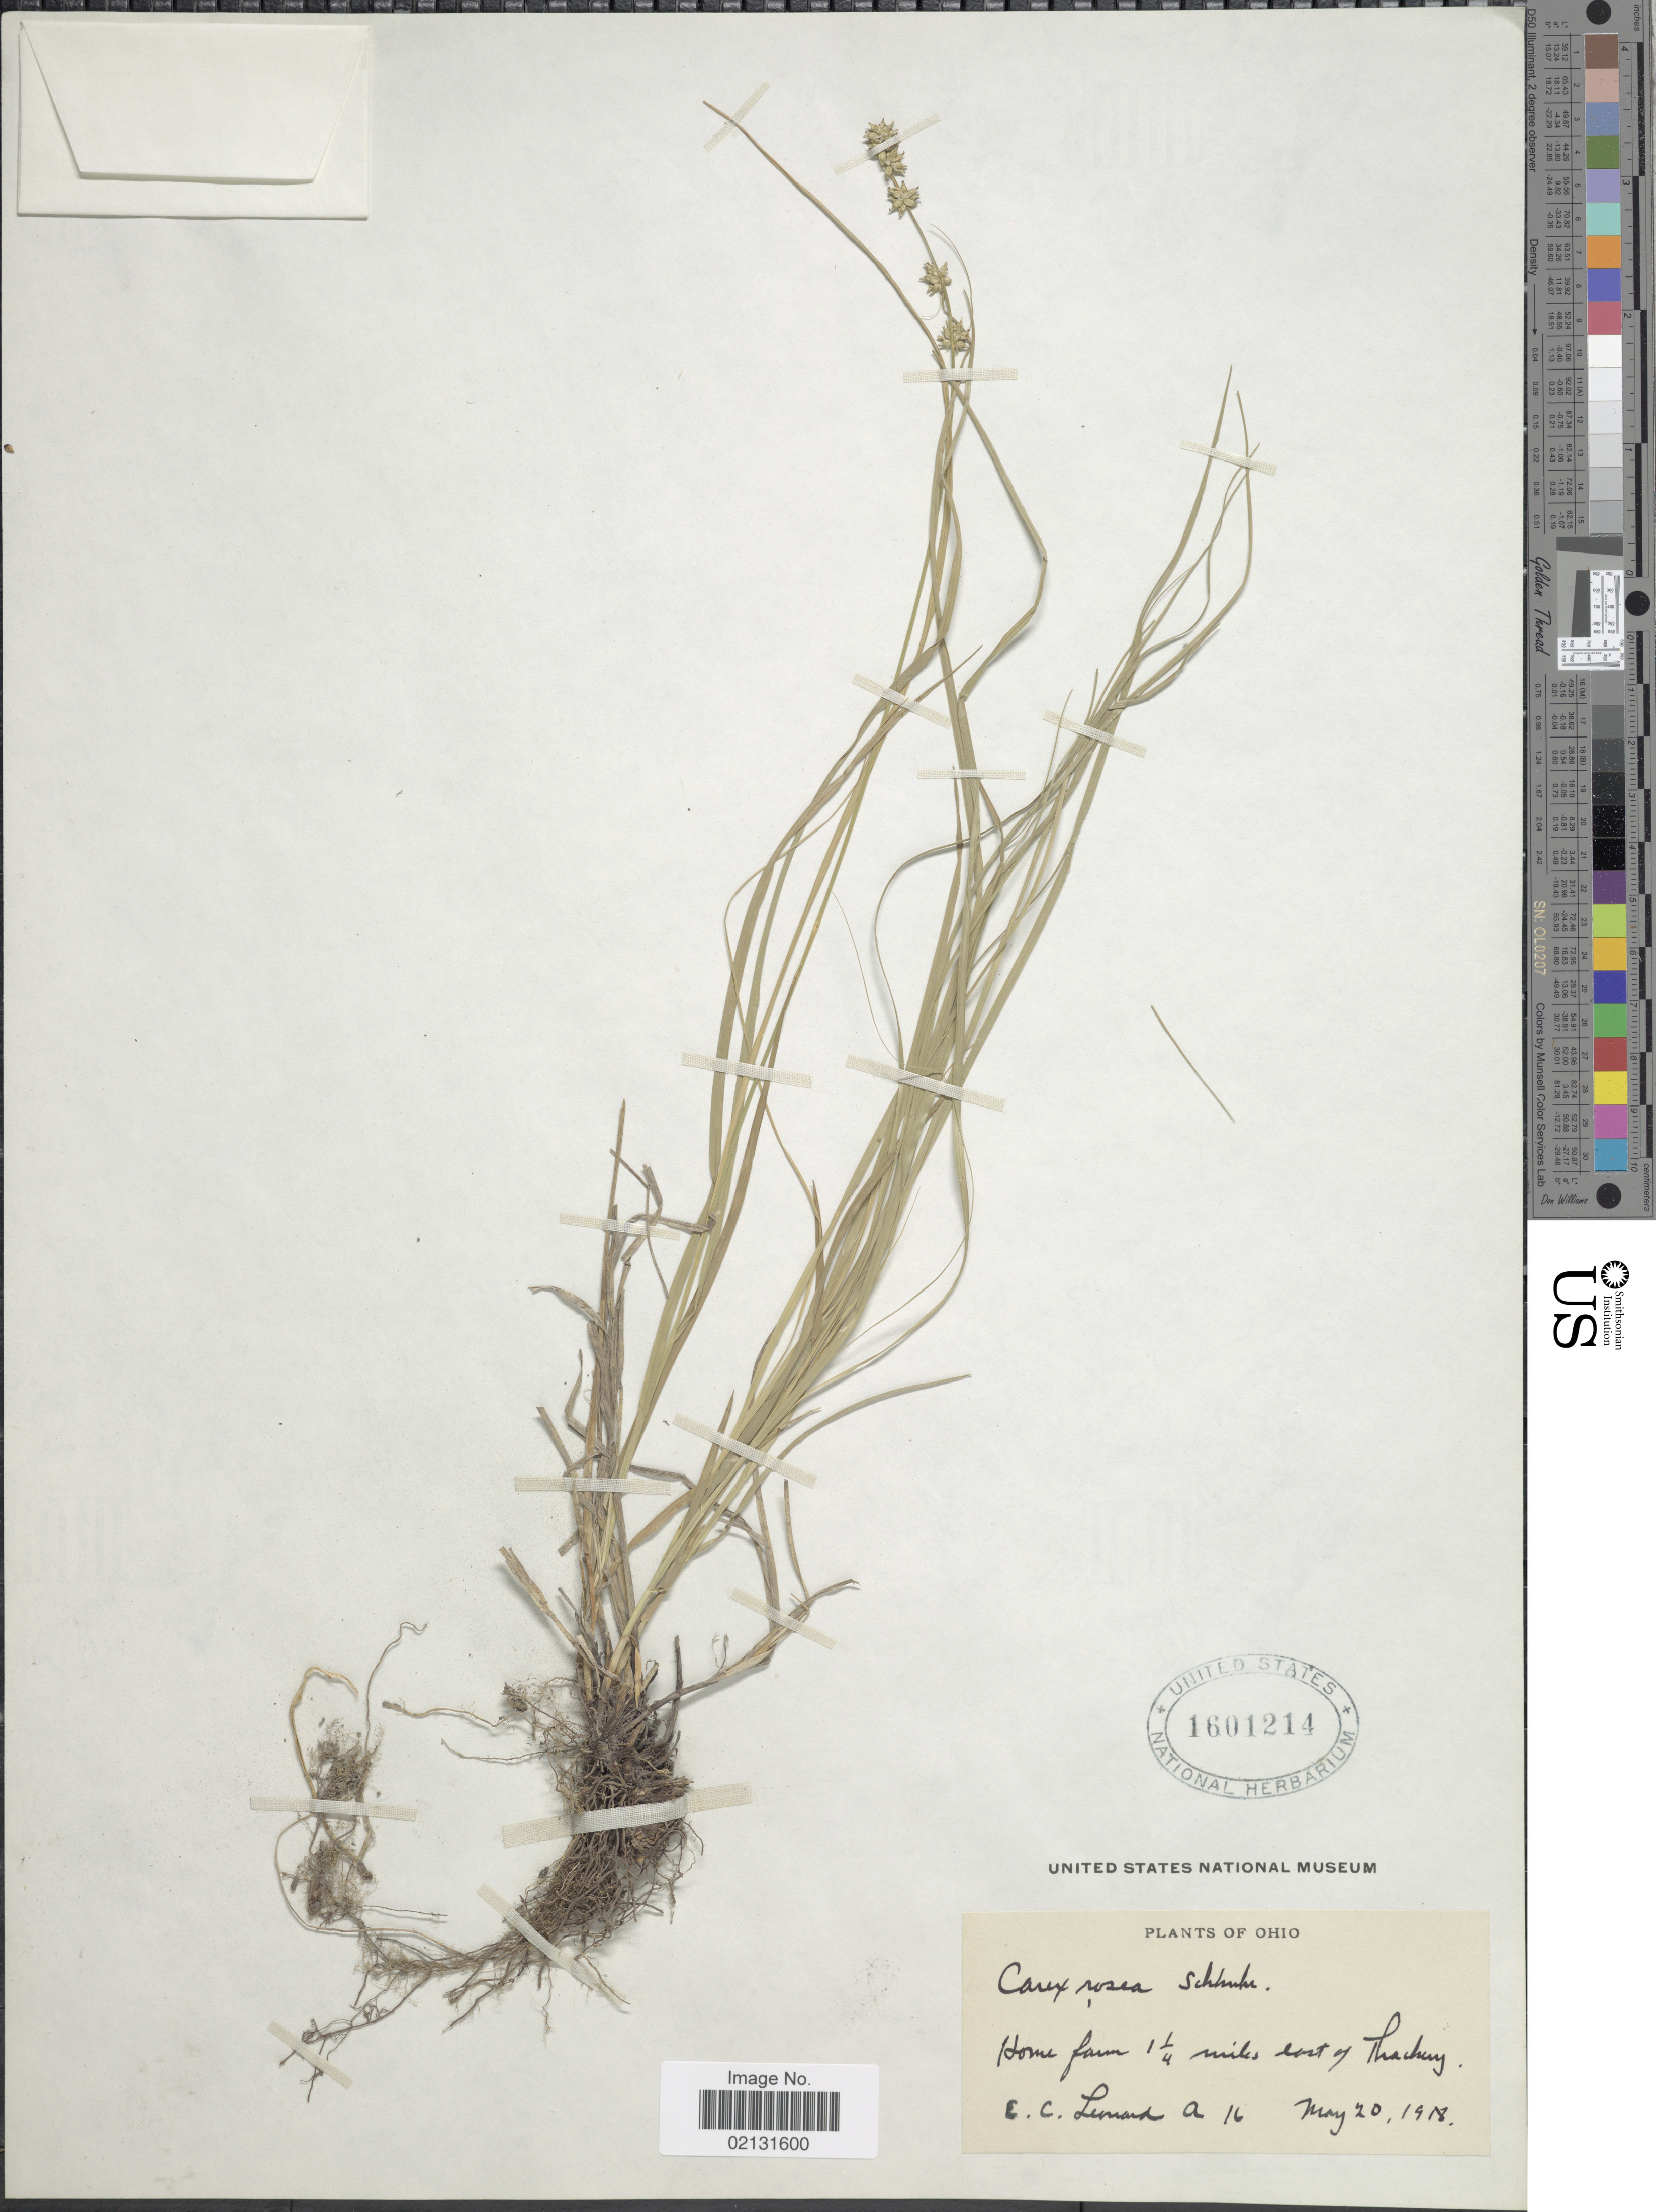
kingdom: Plantae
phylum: Tracheophyta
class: Liliopsida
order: Poales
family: Cyperaceae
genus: Carex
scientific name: Carex rosea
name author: Willd.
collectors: E. C. Leonard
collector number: A 16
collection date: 1918-05-20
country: United States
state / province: Ohio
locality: Home farm 11/4 miles east of Thackery.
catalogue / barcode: US 1601214